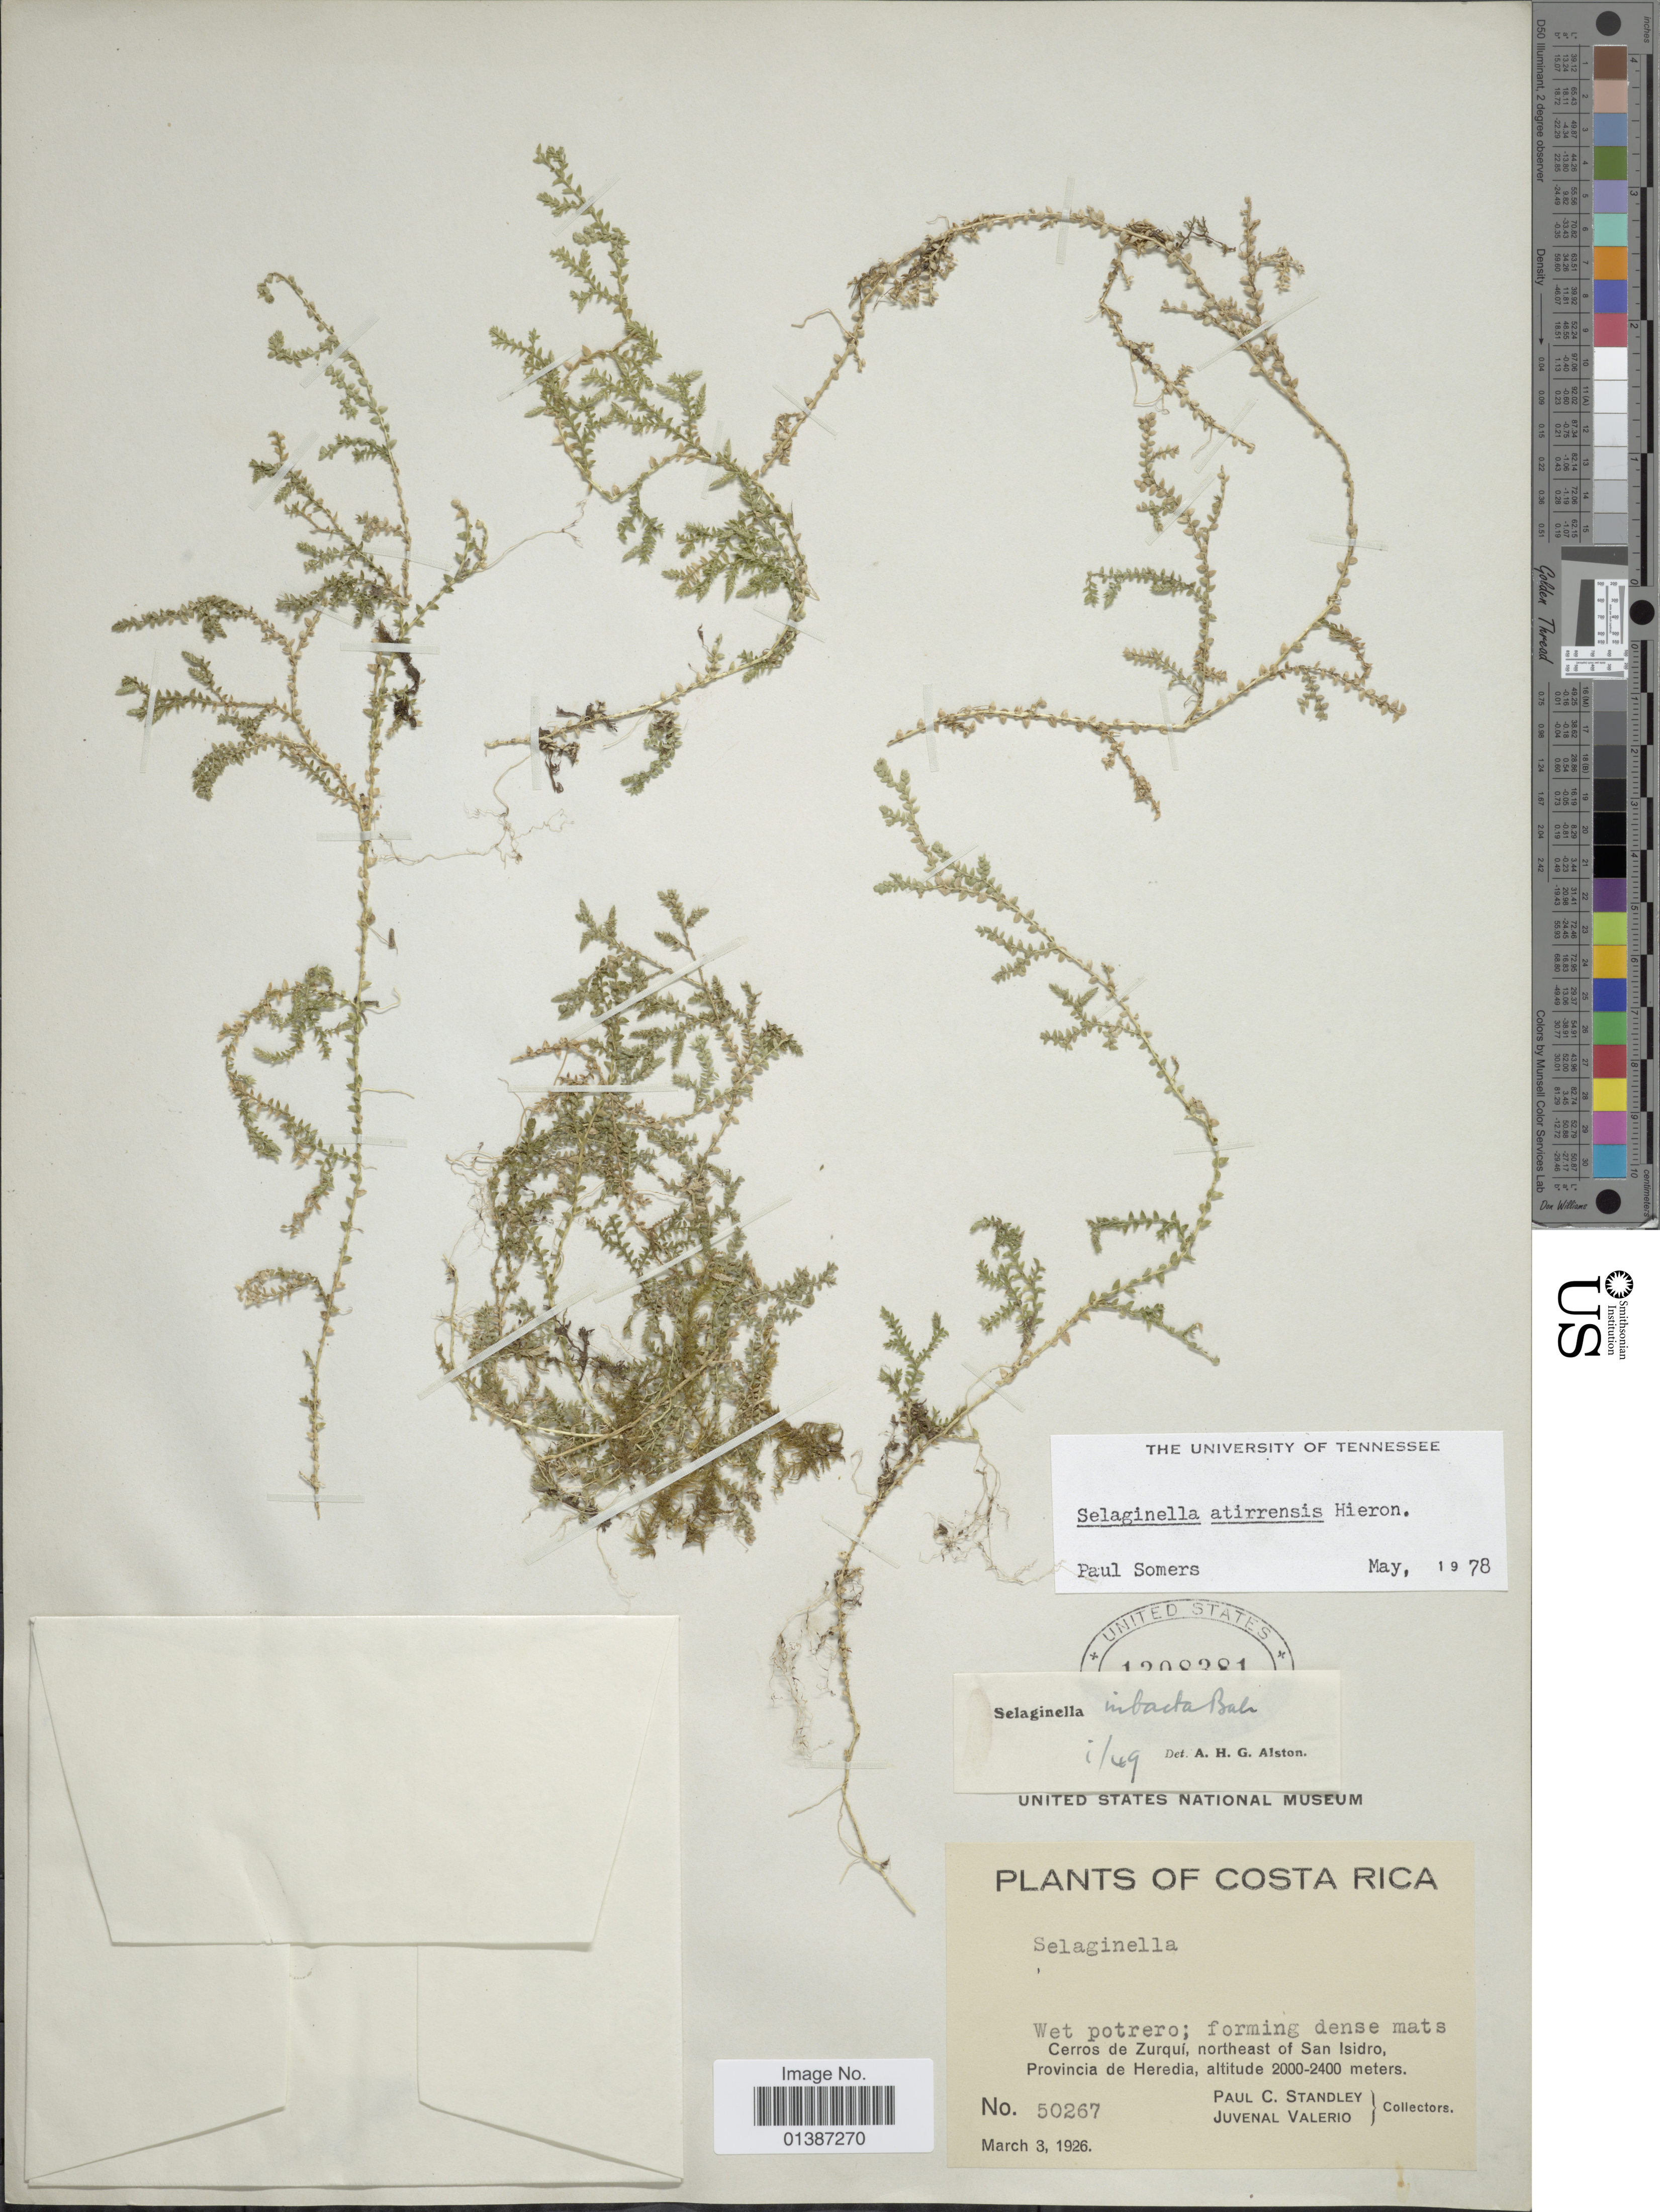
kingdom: Plantae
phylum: Tracheophyta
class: Lycopodiopsida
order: Selaginellales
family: Selaginellaceae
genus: Selaginella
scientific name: Selaginella atirrensis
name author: Hieron. in Engl. & Prantl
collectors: P. C. Standley & J. Valerio R.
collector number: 50267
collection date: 1926-03-03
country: Costa Rica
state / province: Heredia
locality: Cerros de Zurqui, northeast of San Isidro, Provincia de Heredia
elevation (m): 2000